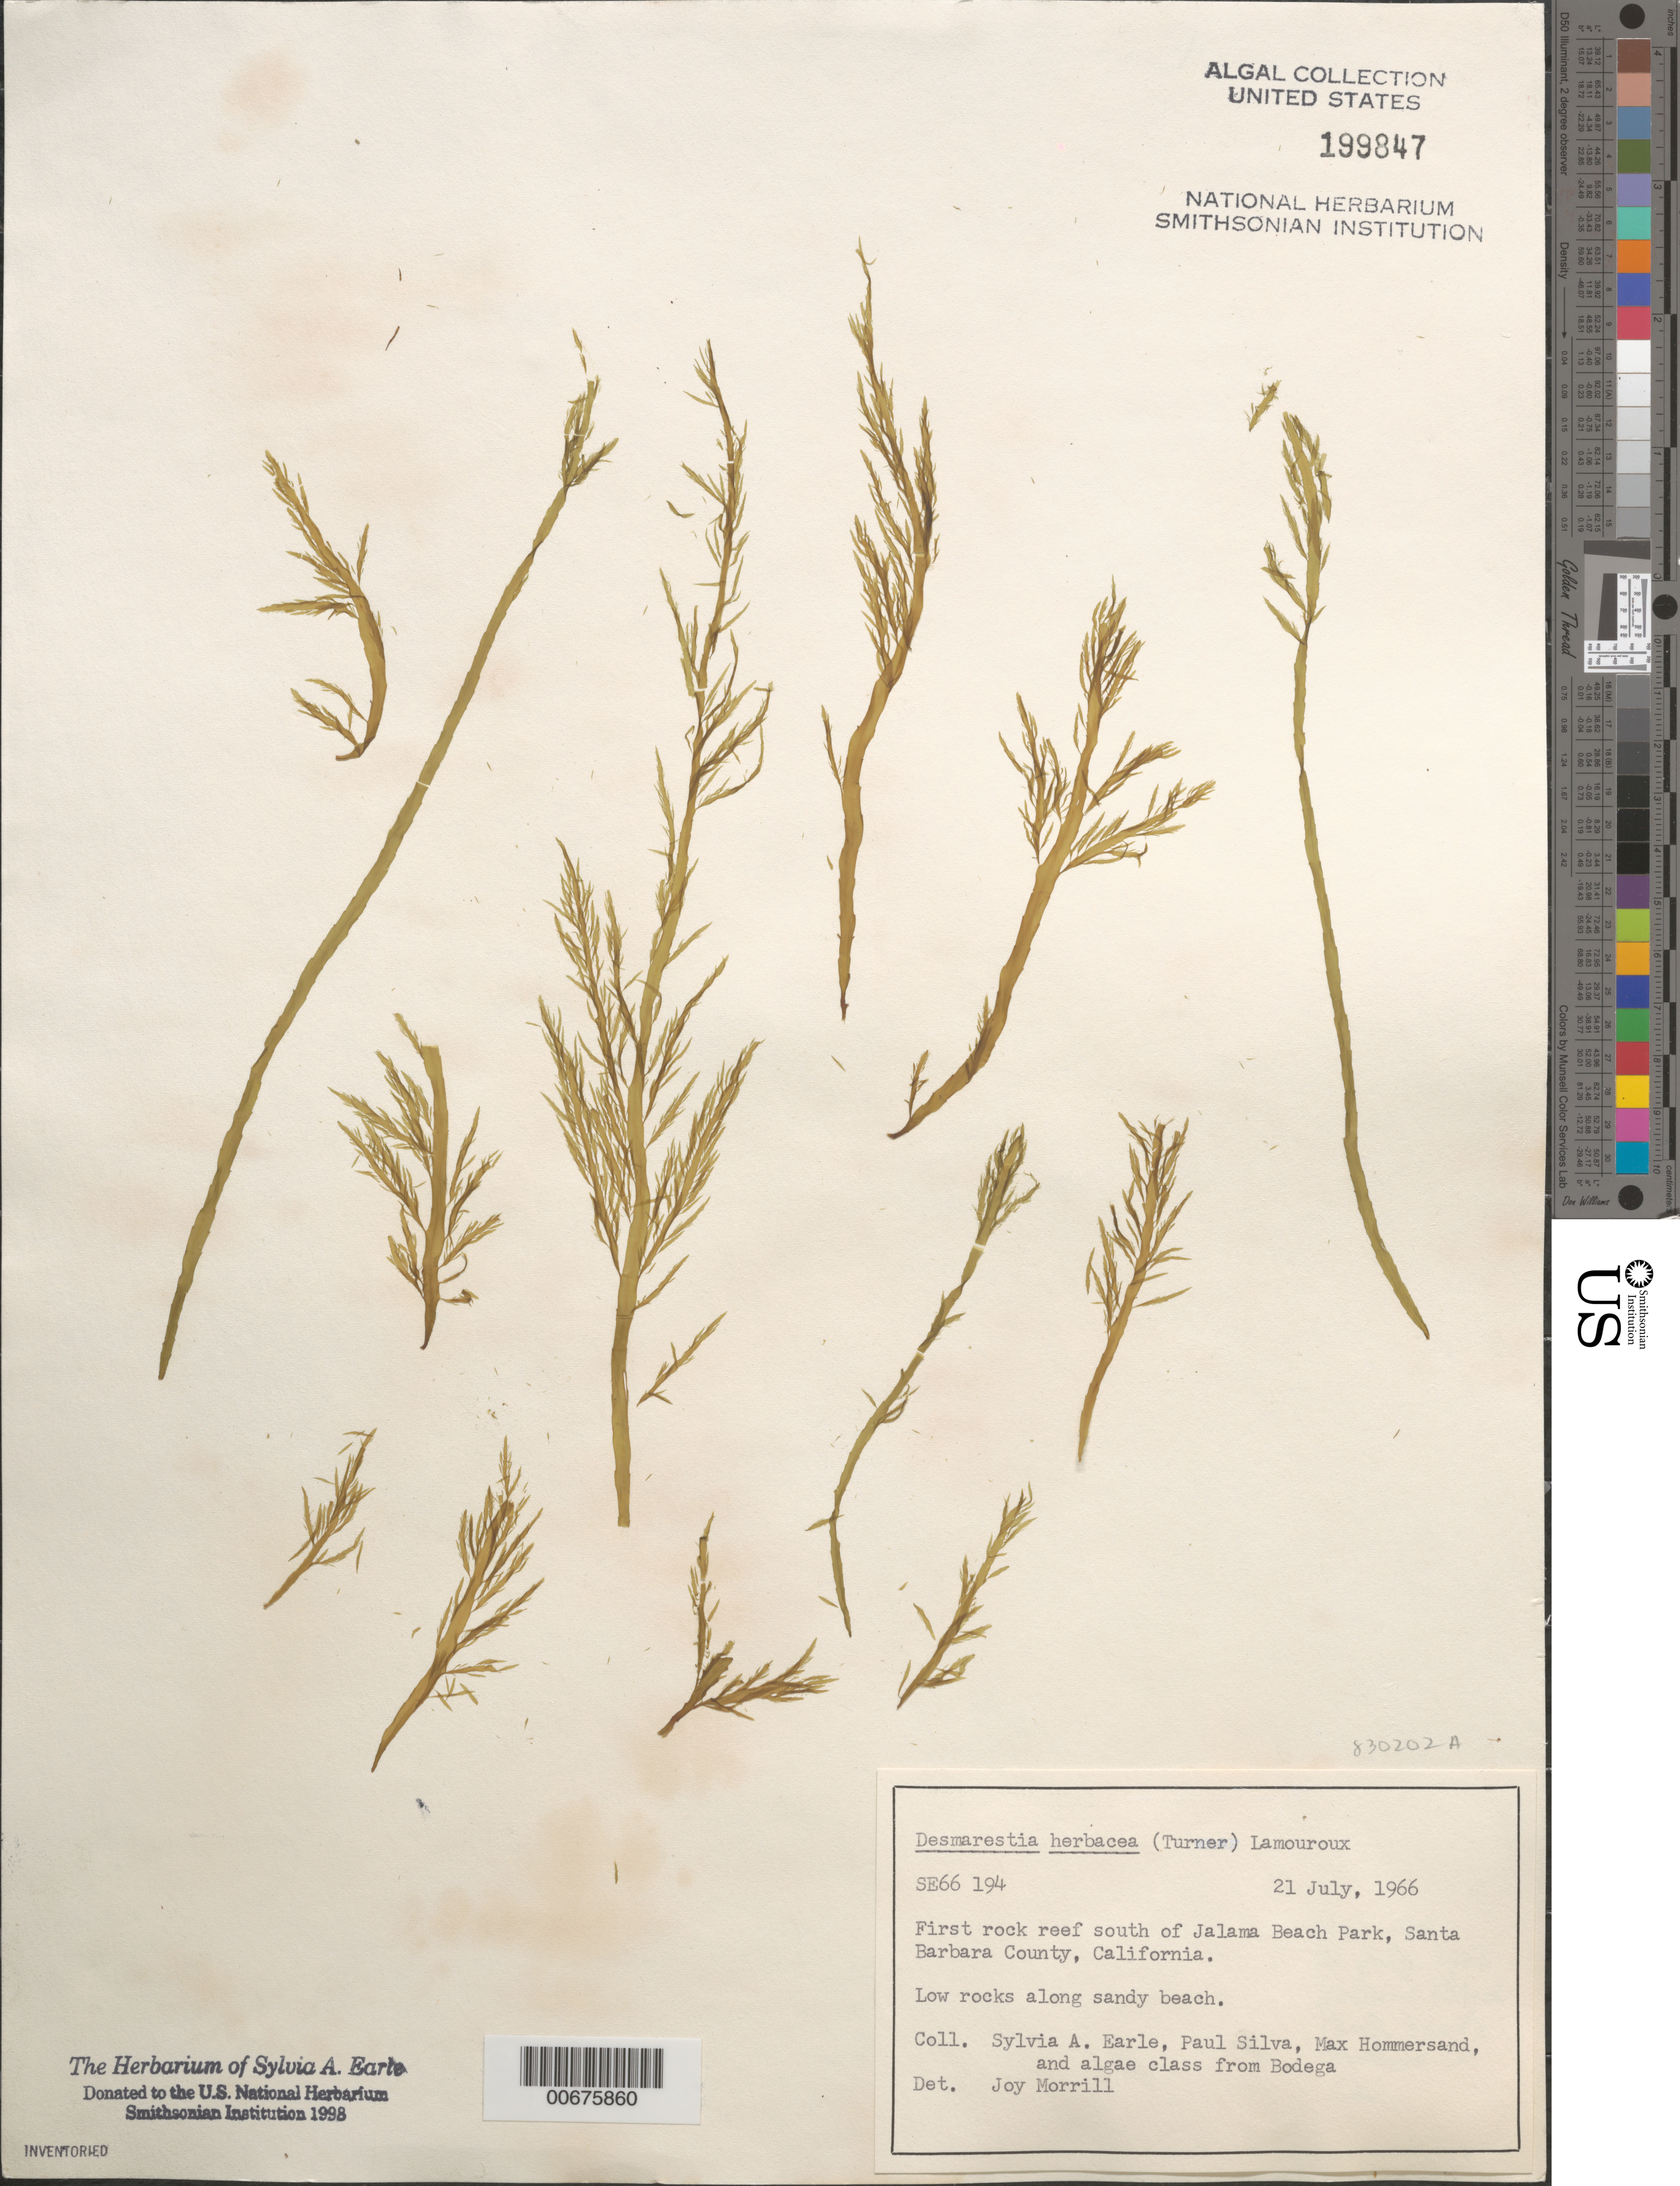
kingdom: Chromista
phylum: Ochrophyta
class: Phaeophyceae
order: Desmarestiales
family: Desmarestiaceae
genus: Desmarestia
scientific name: Desmarestia herbacea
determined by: Morrill, J.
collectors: S. A. Earle, P. C. Silva, M. H. Hommersand & Bodega Algae Class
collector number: Se 66194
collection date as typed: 21 Jul 1966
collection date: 1966-07-21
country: United States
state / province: California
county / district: Santa Barbara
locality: Reef south of Jalama Beach Park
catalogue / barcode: US 199847